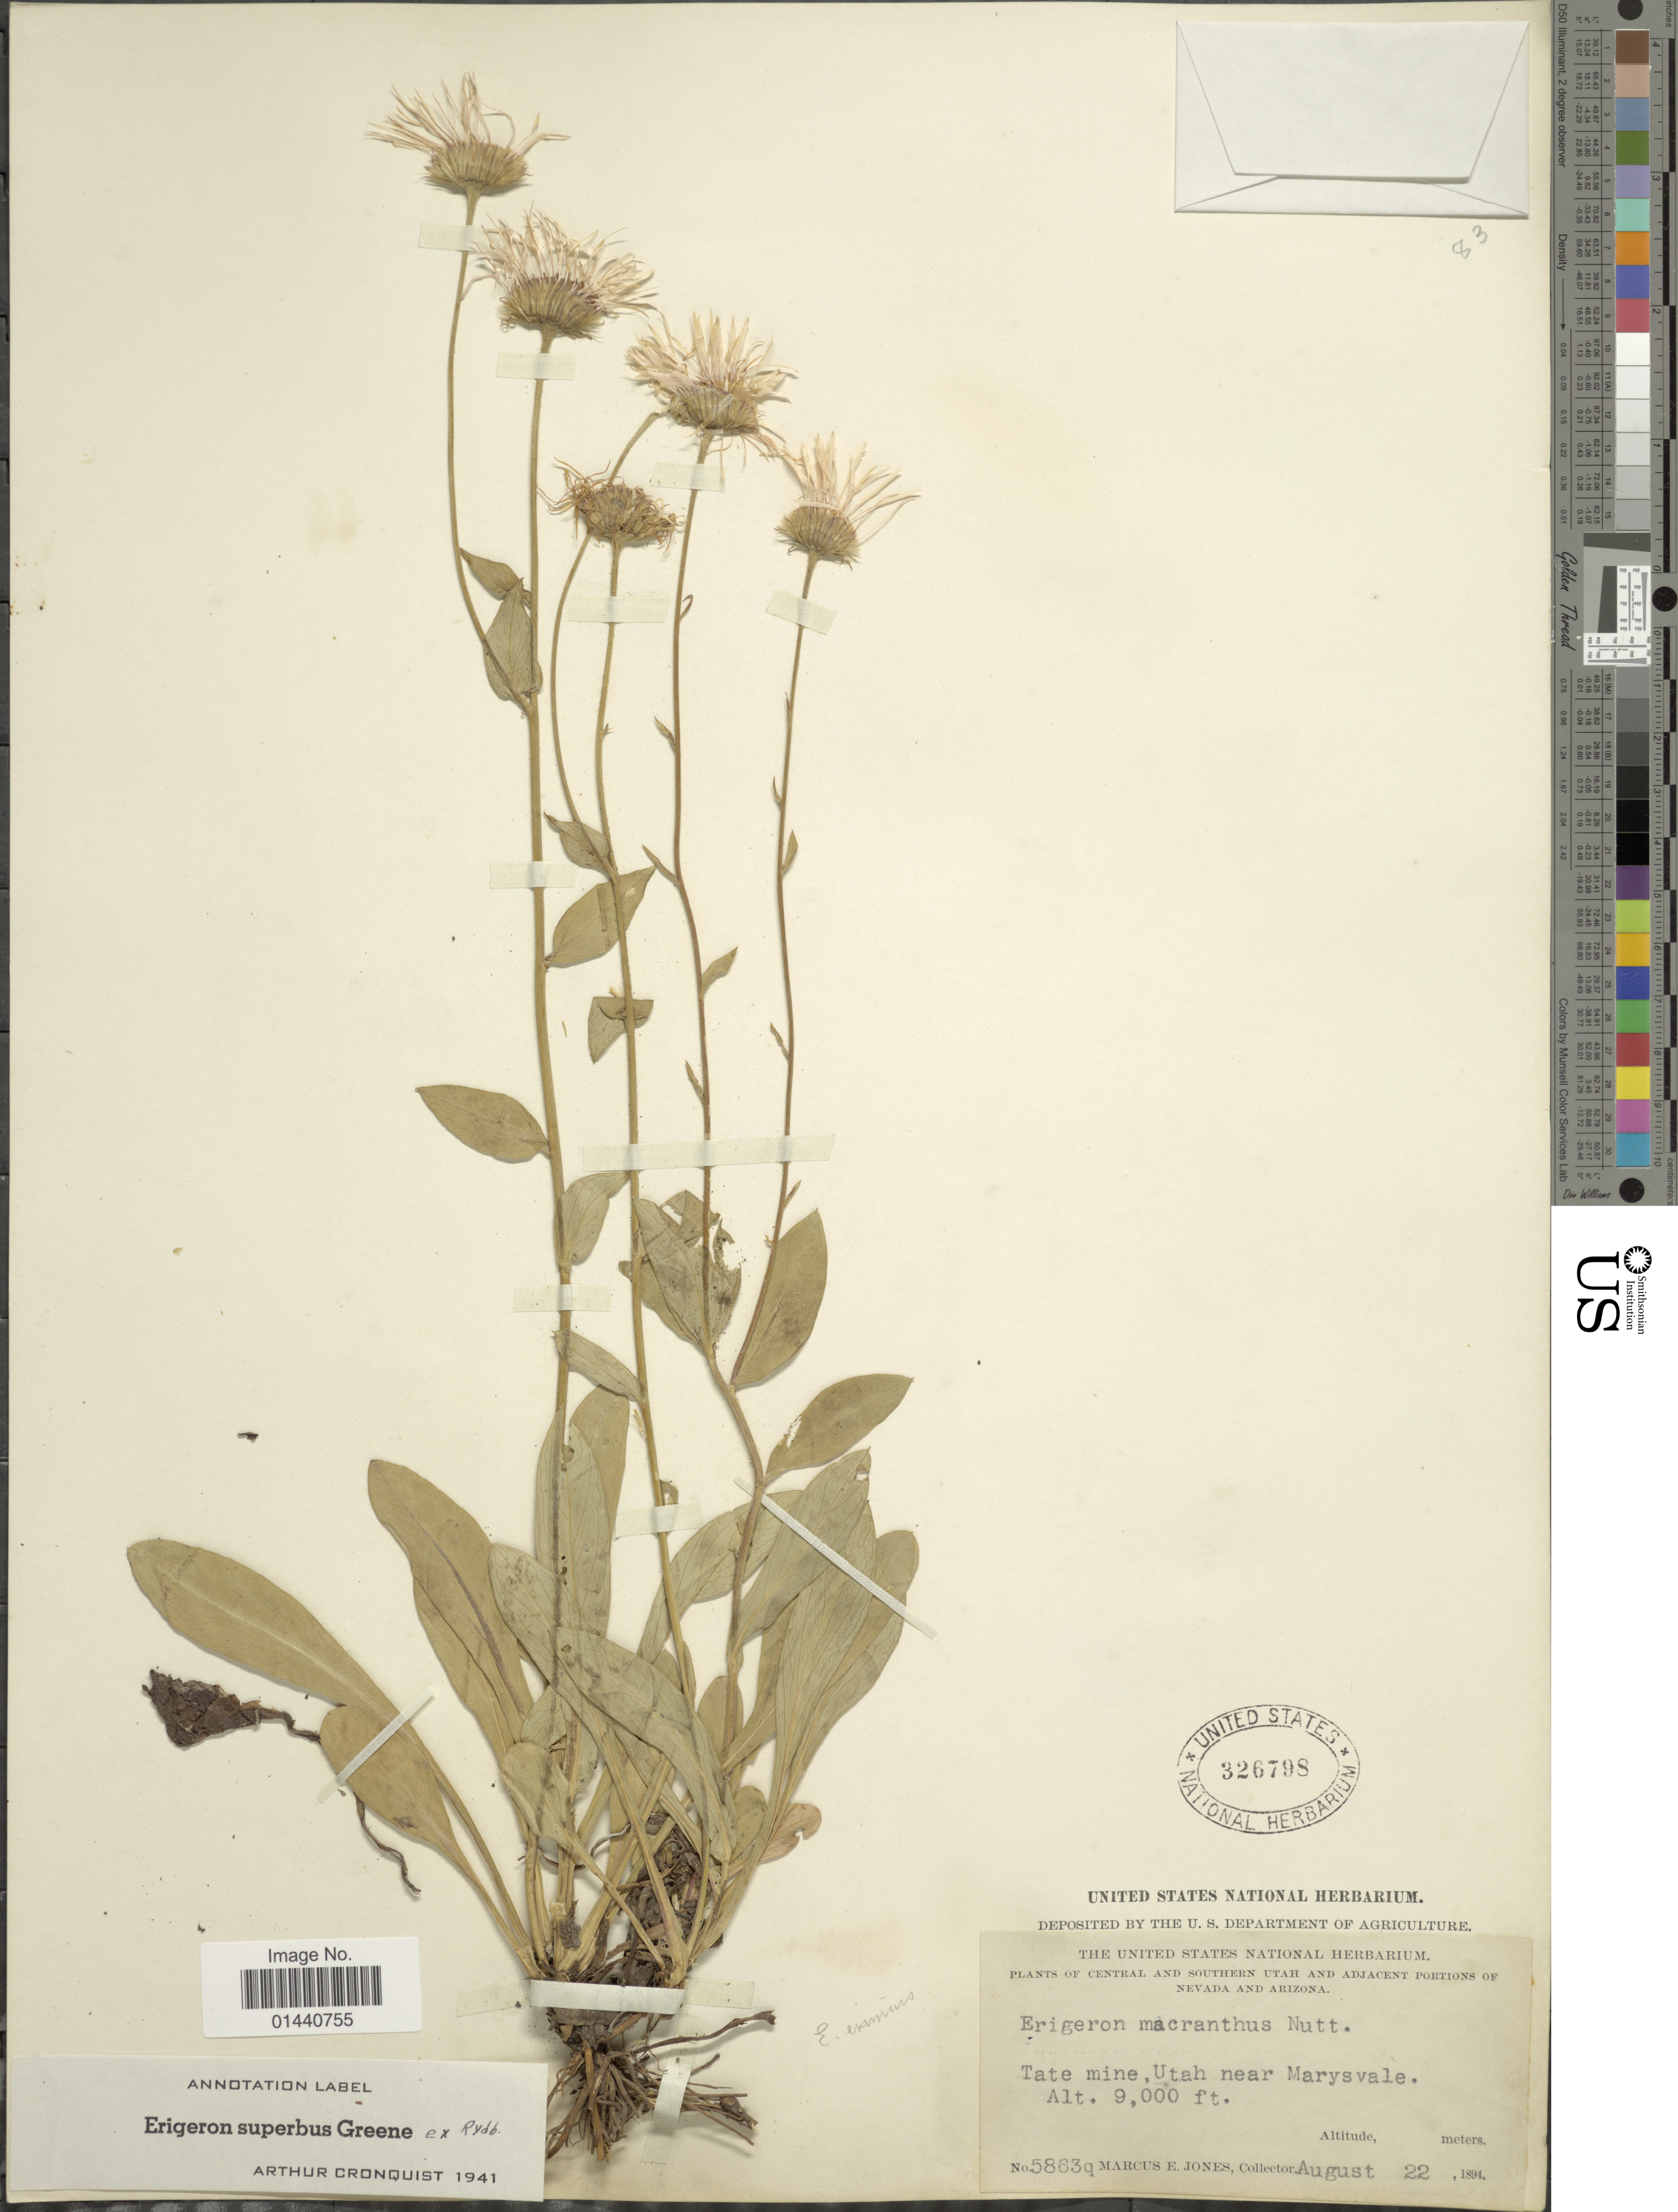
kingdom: Plantae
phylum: Tracheophyta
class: Magnoliopsida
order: Asterales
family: Asteraceae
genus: Erigeron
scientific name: Erigeron superbus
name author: Greene ex Rydb.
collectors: M. E. Jones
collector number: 5863q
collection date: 1894-08-22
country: United States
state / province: Utah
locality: Central and Southern Utah and adjacent portions of Nevada and Arizona. Tate mine, Utah near Marysvale.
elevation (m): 2743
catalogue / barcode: US 326798